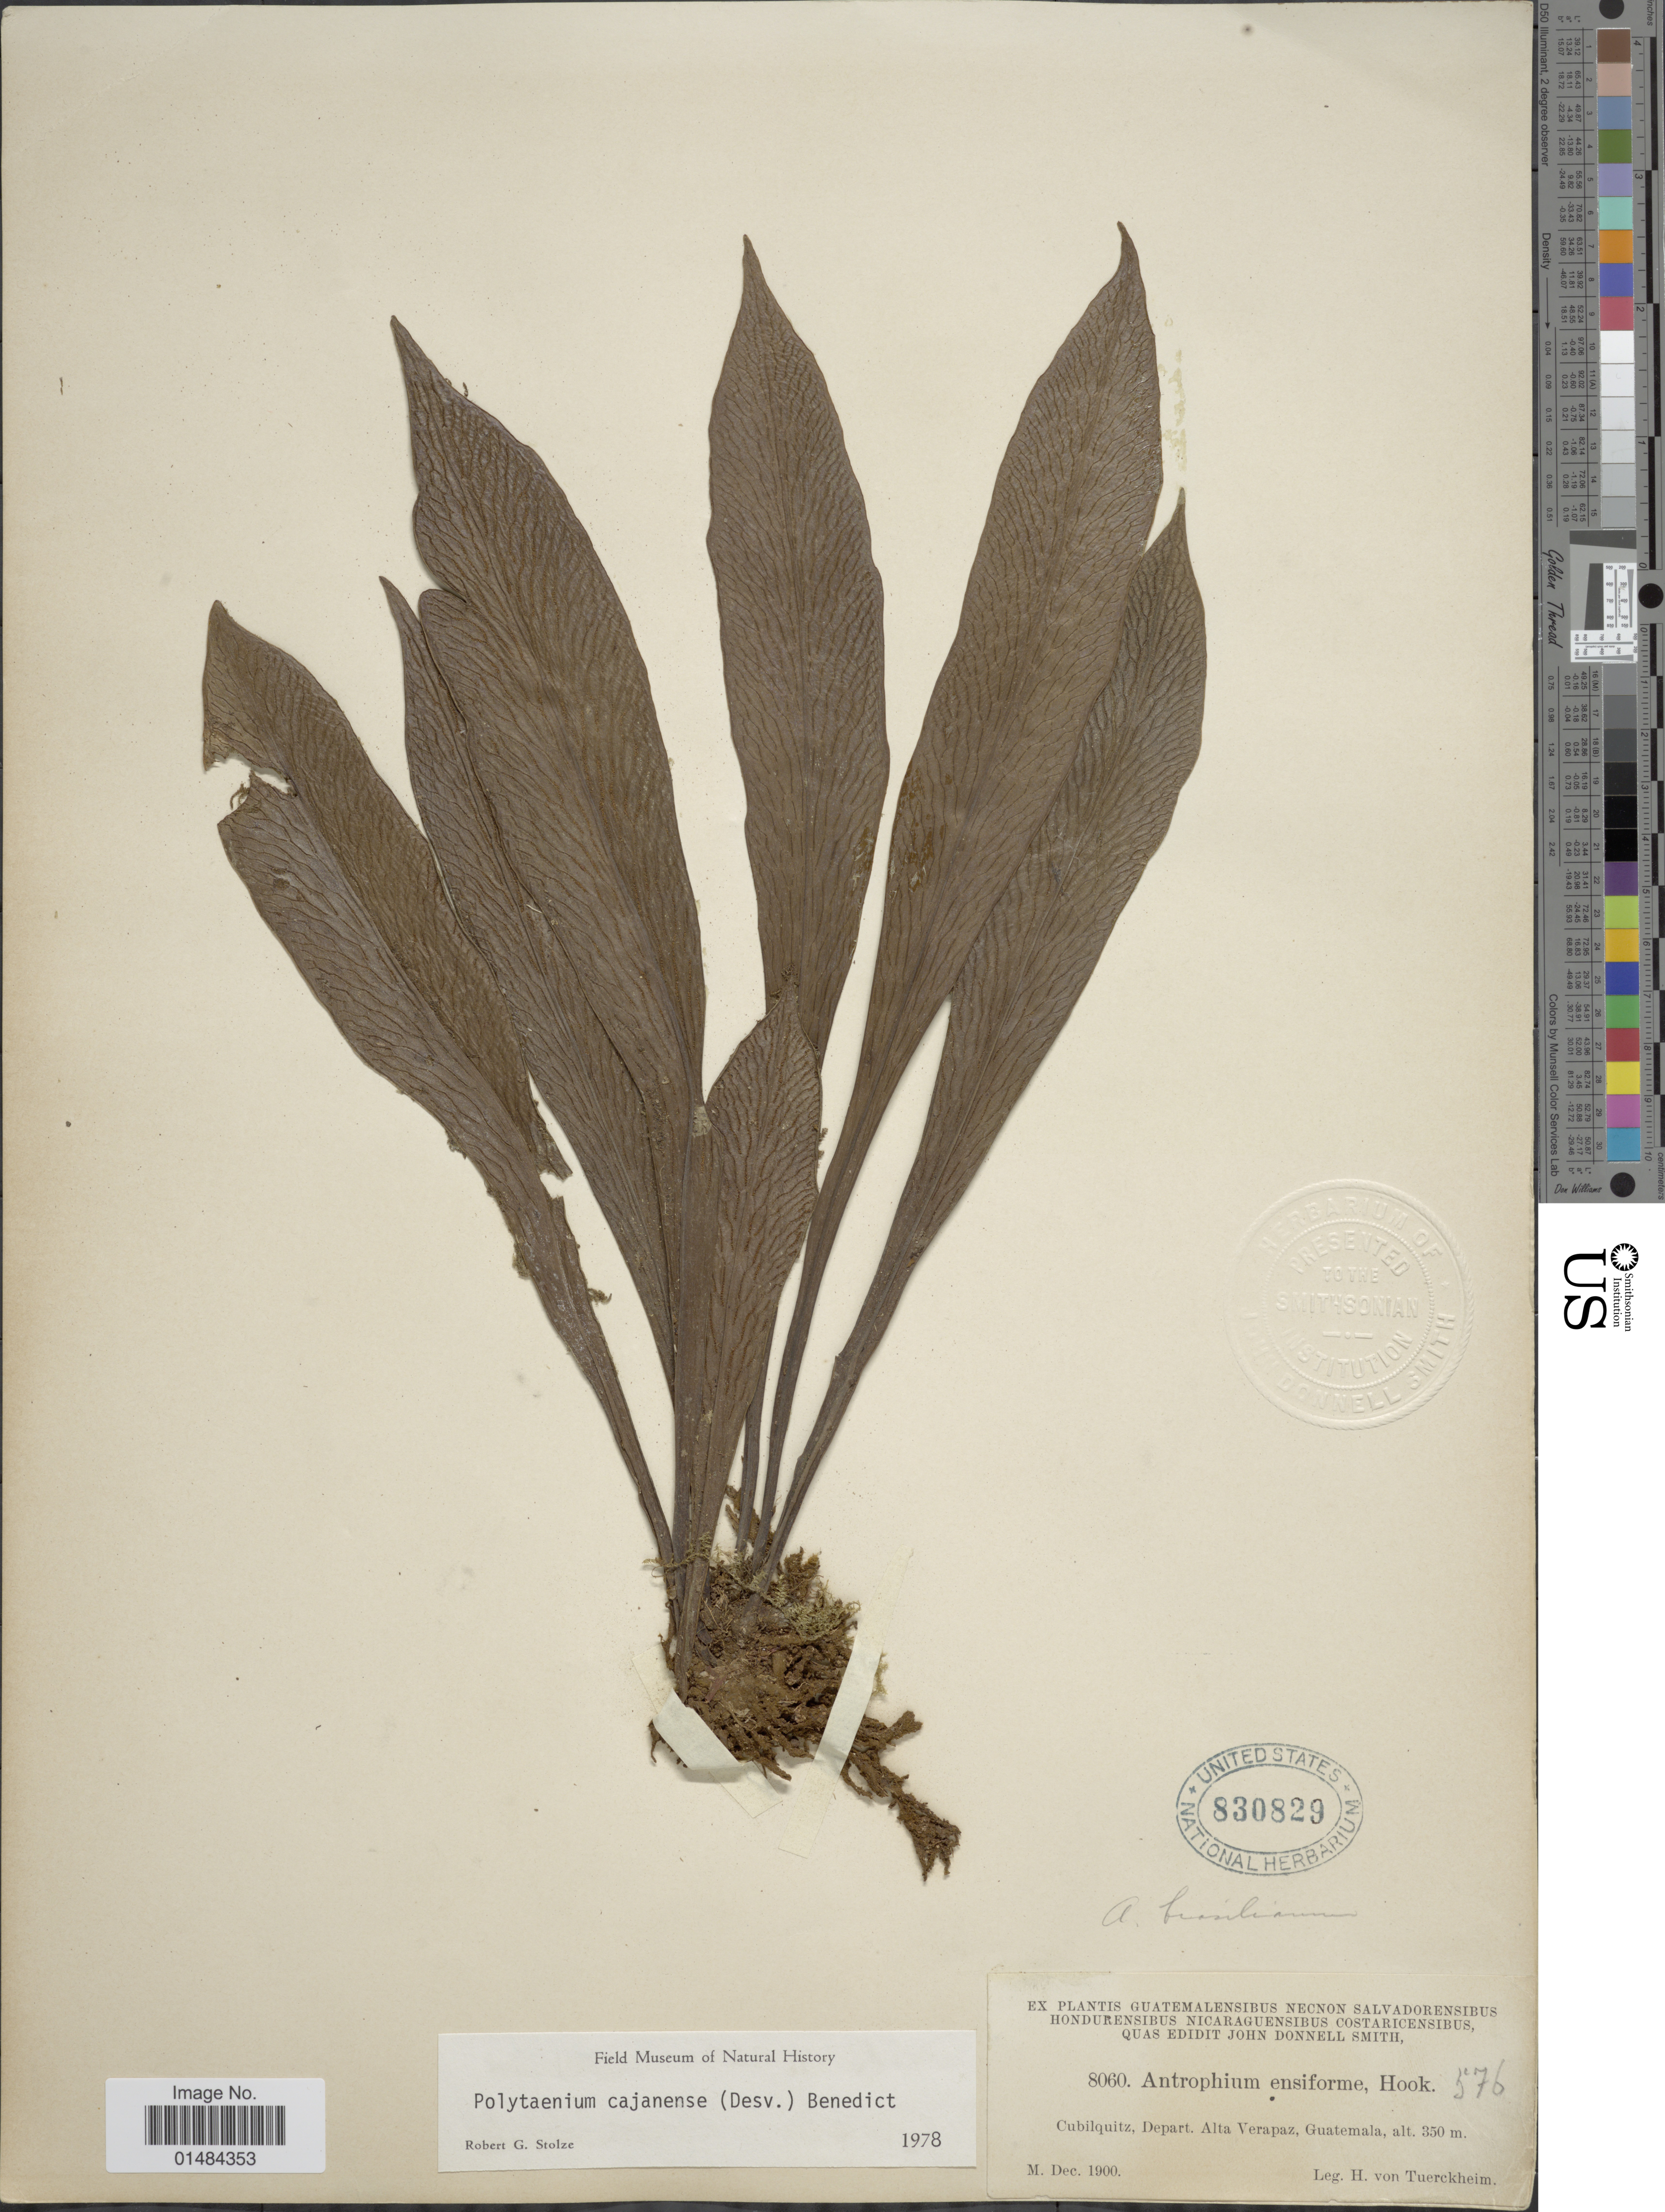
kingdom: Plantae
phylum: Tracheophyta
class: Polypodiopsida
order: Polypodiales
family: Pteridaceae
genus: Polytaenium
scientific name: Polytaenium cajenense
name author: (Desv.) Benedict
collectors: H. von Tuerckheim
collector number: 8060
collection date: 1900-12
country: Guatemala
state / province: Alta Verapaz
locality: Guatemala, Cubilquitz, Depart. Alta Verapaz.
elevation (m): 350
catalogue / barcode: US 830829